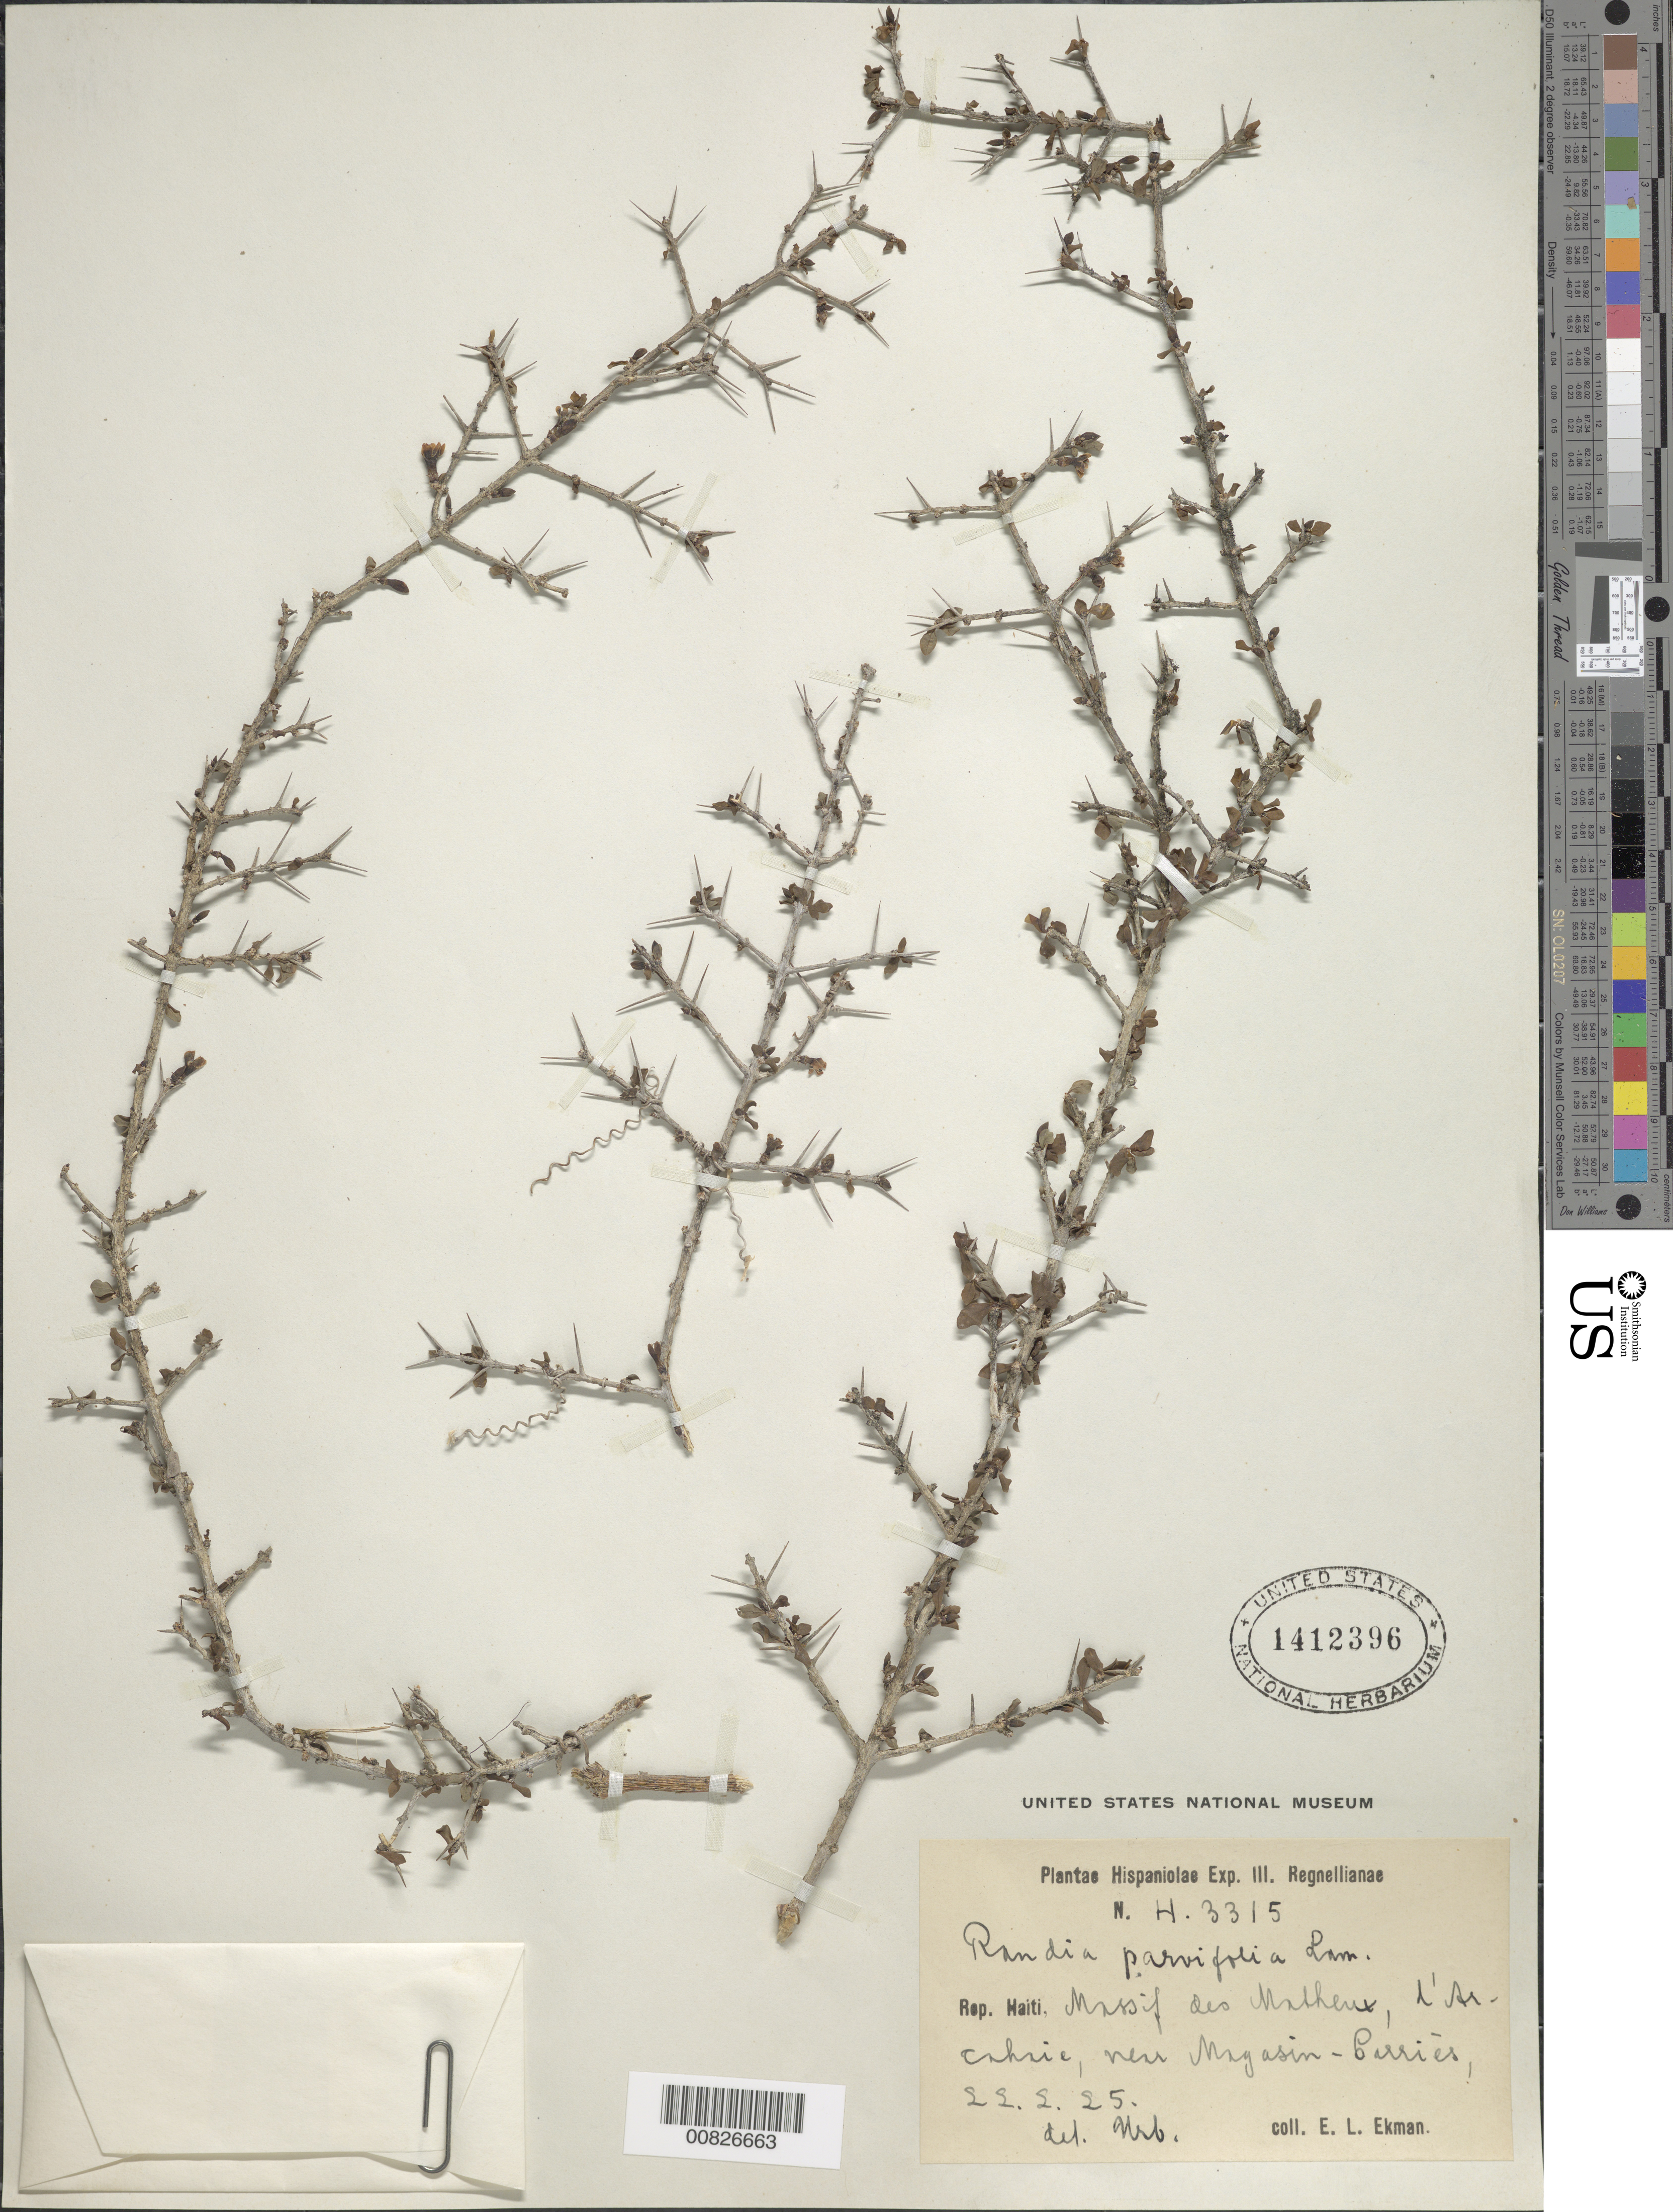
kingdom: Plantae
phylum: Tracheophyta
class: Magnoliopsida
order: Gentianales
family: Rubiaceae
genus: Randia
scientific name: Randia parvifolia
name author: Lam.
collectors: E. L. Ekman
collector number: H 3315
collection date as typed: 22 Feb 1925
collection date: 1925-02-22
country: Haiti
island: Hispaniola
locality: Massif des Matheux, l'Arcahaie, near Magasin-Carriès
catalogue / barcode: US 1412396